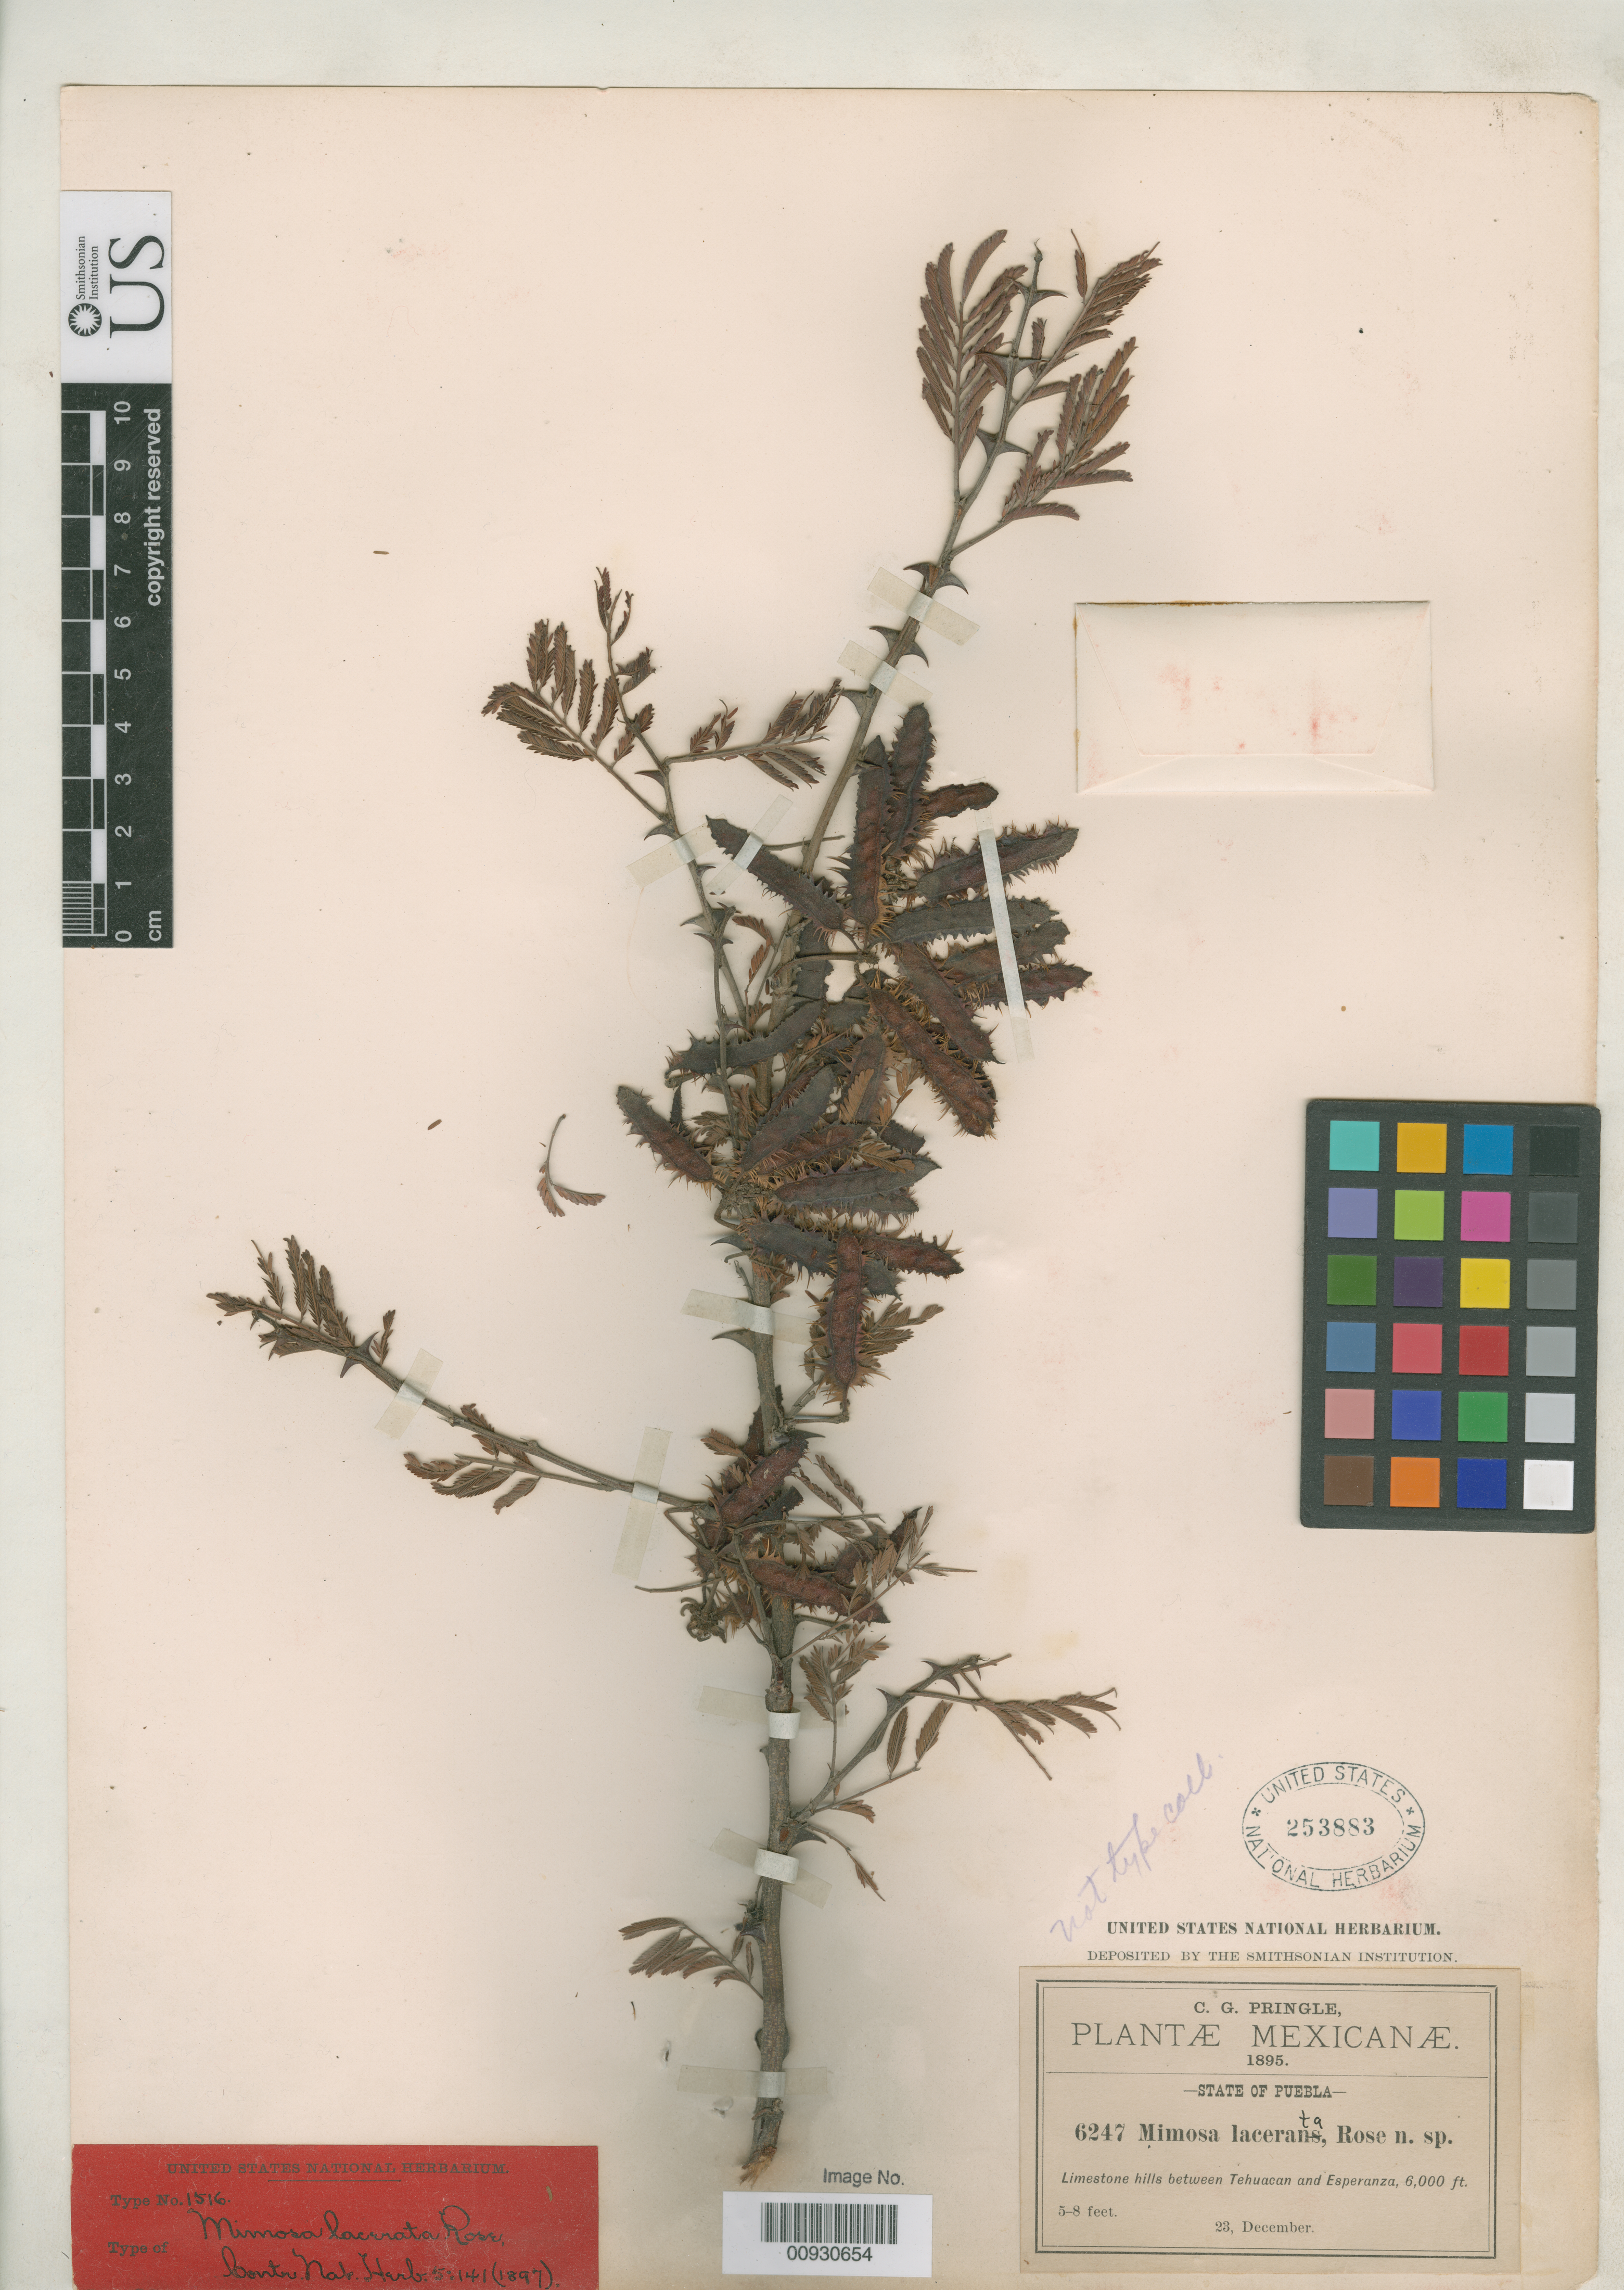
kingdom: Plantae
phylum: Tracheophyta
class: Magnoliopsida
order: Fabales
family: Fabaceae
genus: Mimosa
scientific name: Mimosa lacerata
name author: Rose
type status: Syntype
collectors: C. G. Pringle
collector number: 6247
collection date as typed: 23 Dec 1895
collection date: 1895-12-23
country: Mexico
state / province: Puebla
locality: Between Tehuacan and Esperanza.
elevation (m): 1829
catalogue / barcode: US 253883